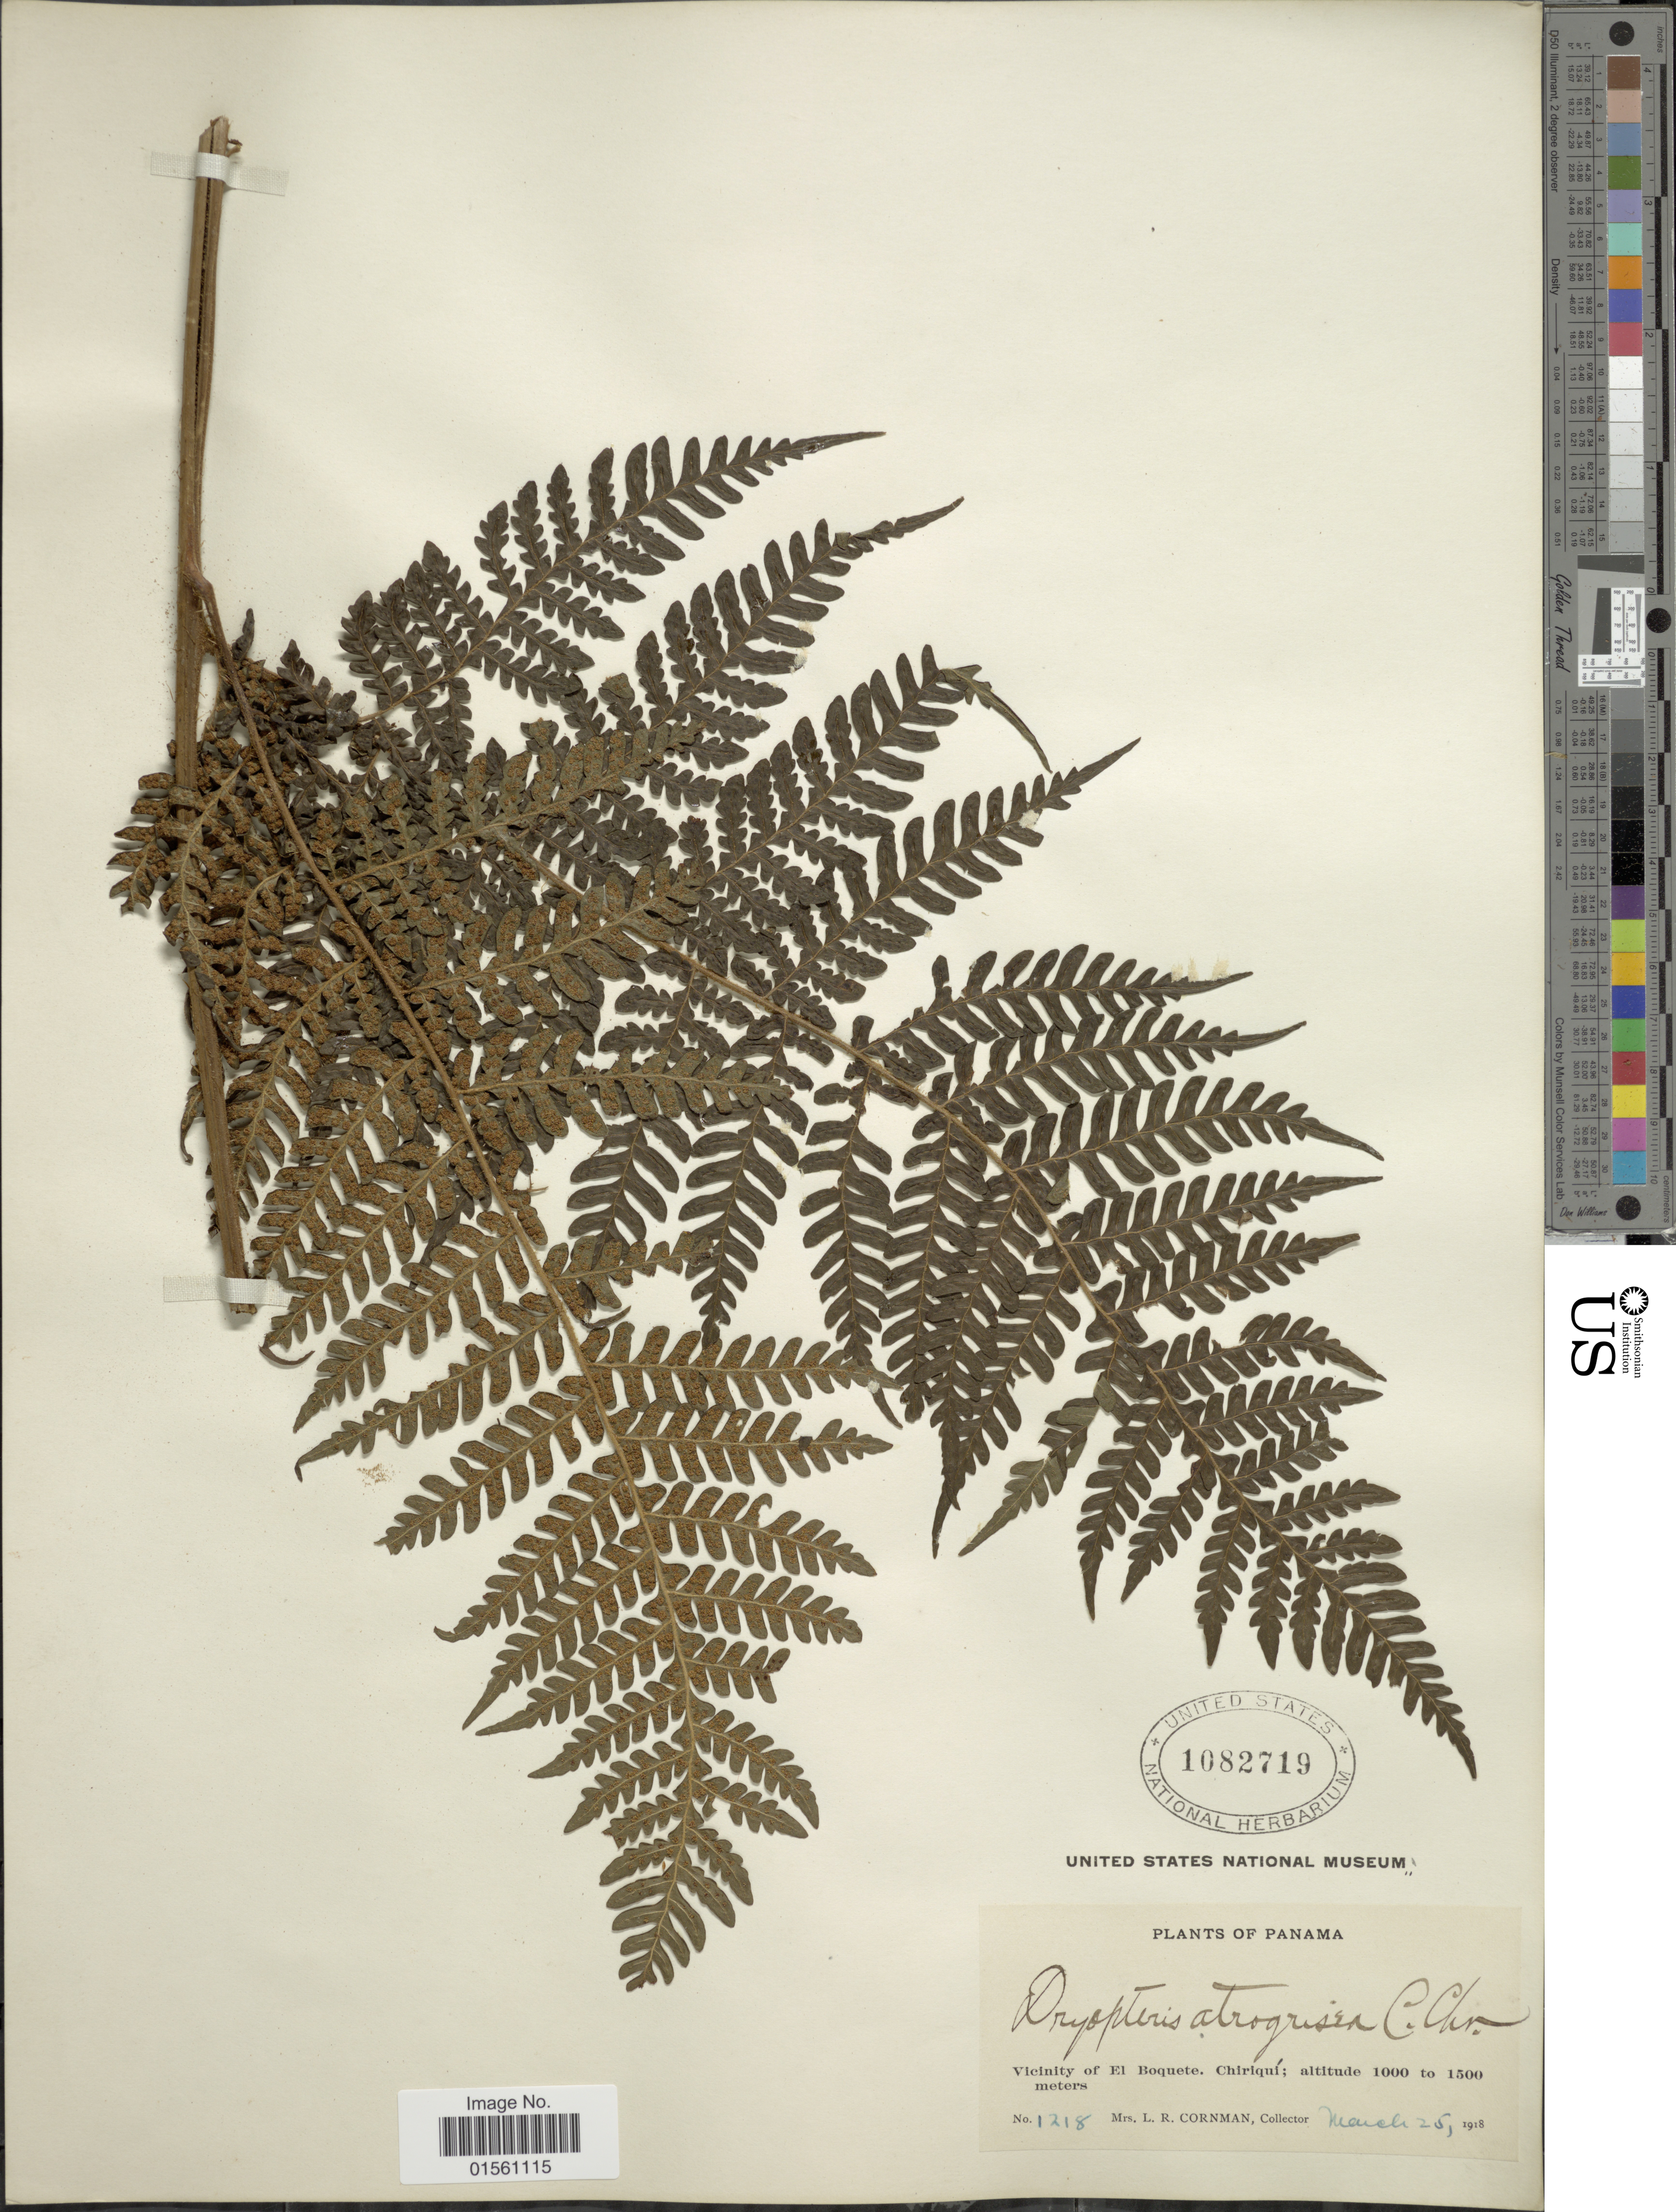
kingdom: Plantae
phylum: Tracheophyta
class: Polypodiopsida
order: Polypodiales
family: Dryopteridaceae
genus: Megalastrum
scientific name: Megalastrum atrogriseum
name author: (C. Chr.) A.R. Sm. & R.C. Moran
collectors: L. Cornman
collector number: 1218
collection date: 1918-03-25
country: Panama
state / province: Chiriqui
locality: Vicinity of El Boquete, Chiriqui, Panama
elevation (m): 1000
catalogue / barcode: US 1082719